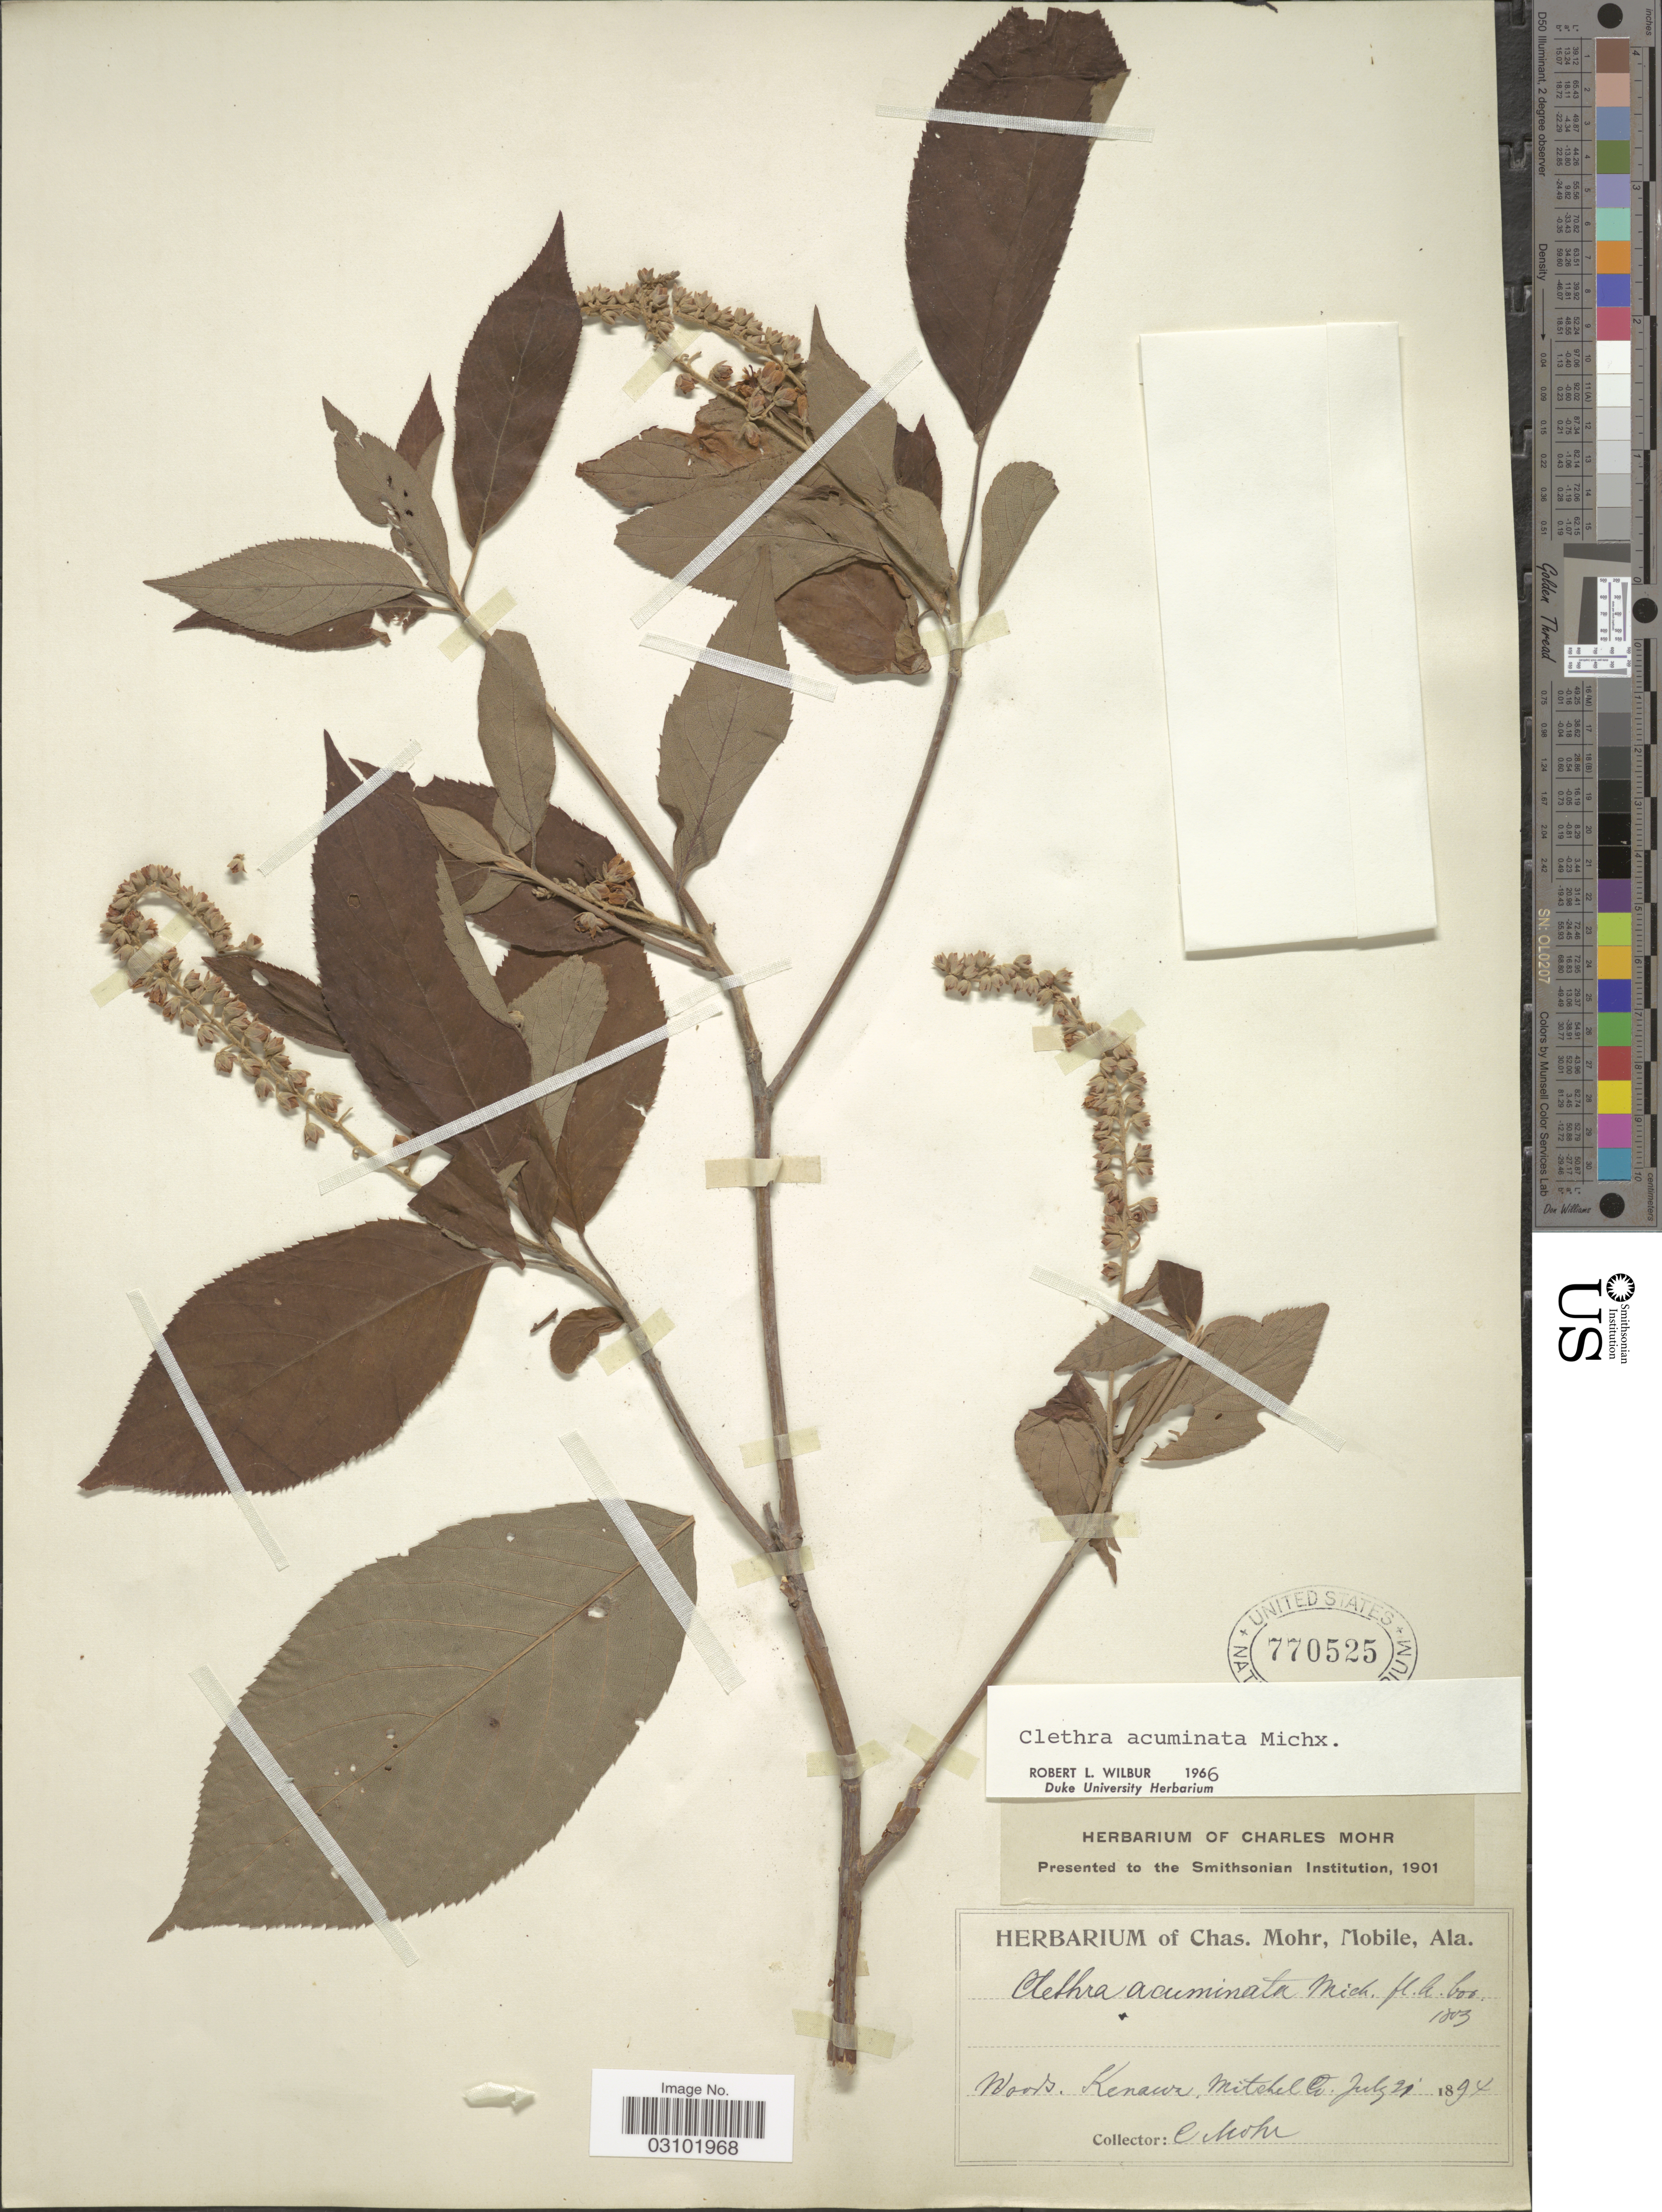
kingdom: Plantae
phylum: Tracheophyta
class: Magnoliopsida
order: Ericales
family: Clethraceae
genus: Clethra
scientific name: Clethra acuminata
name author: Michx.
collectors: C. T. Mohr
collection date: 1894-07-21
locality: Woods. Kena [illegible text], Mitchel Co.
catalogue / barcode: US 770525